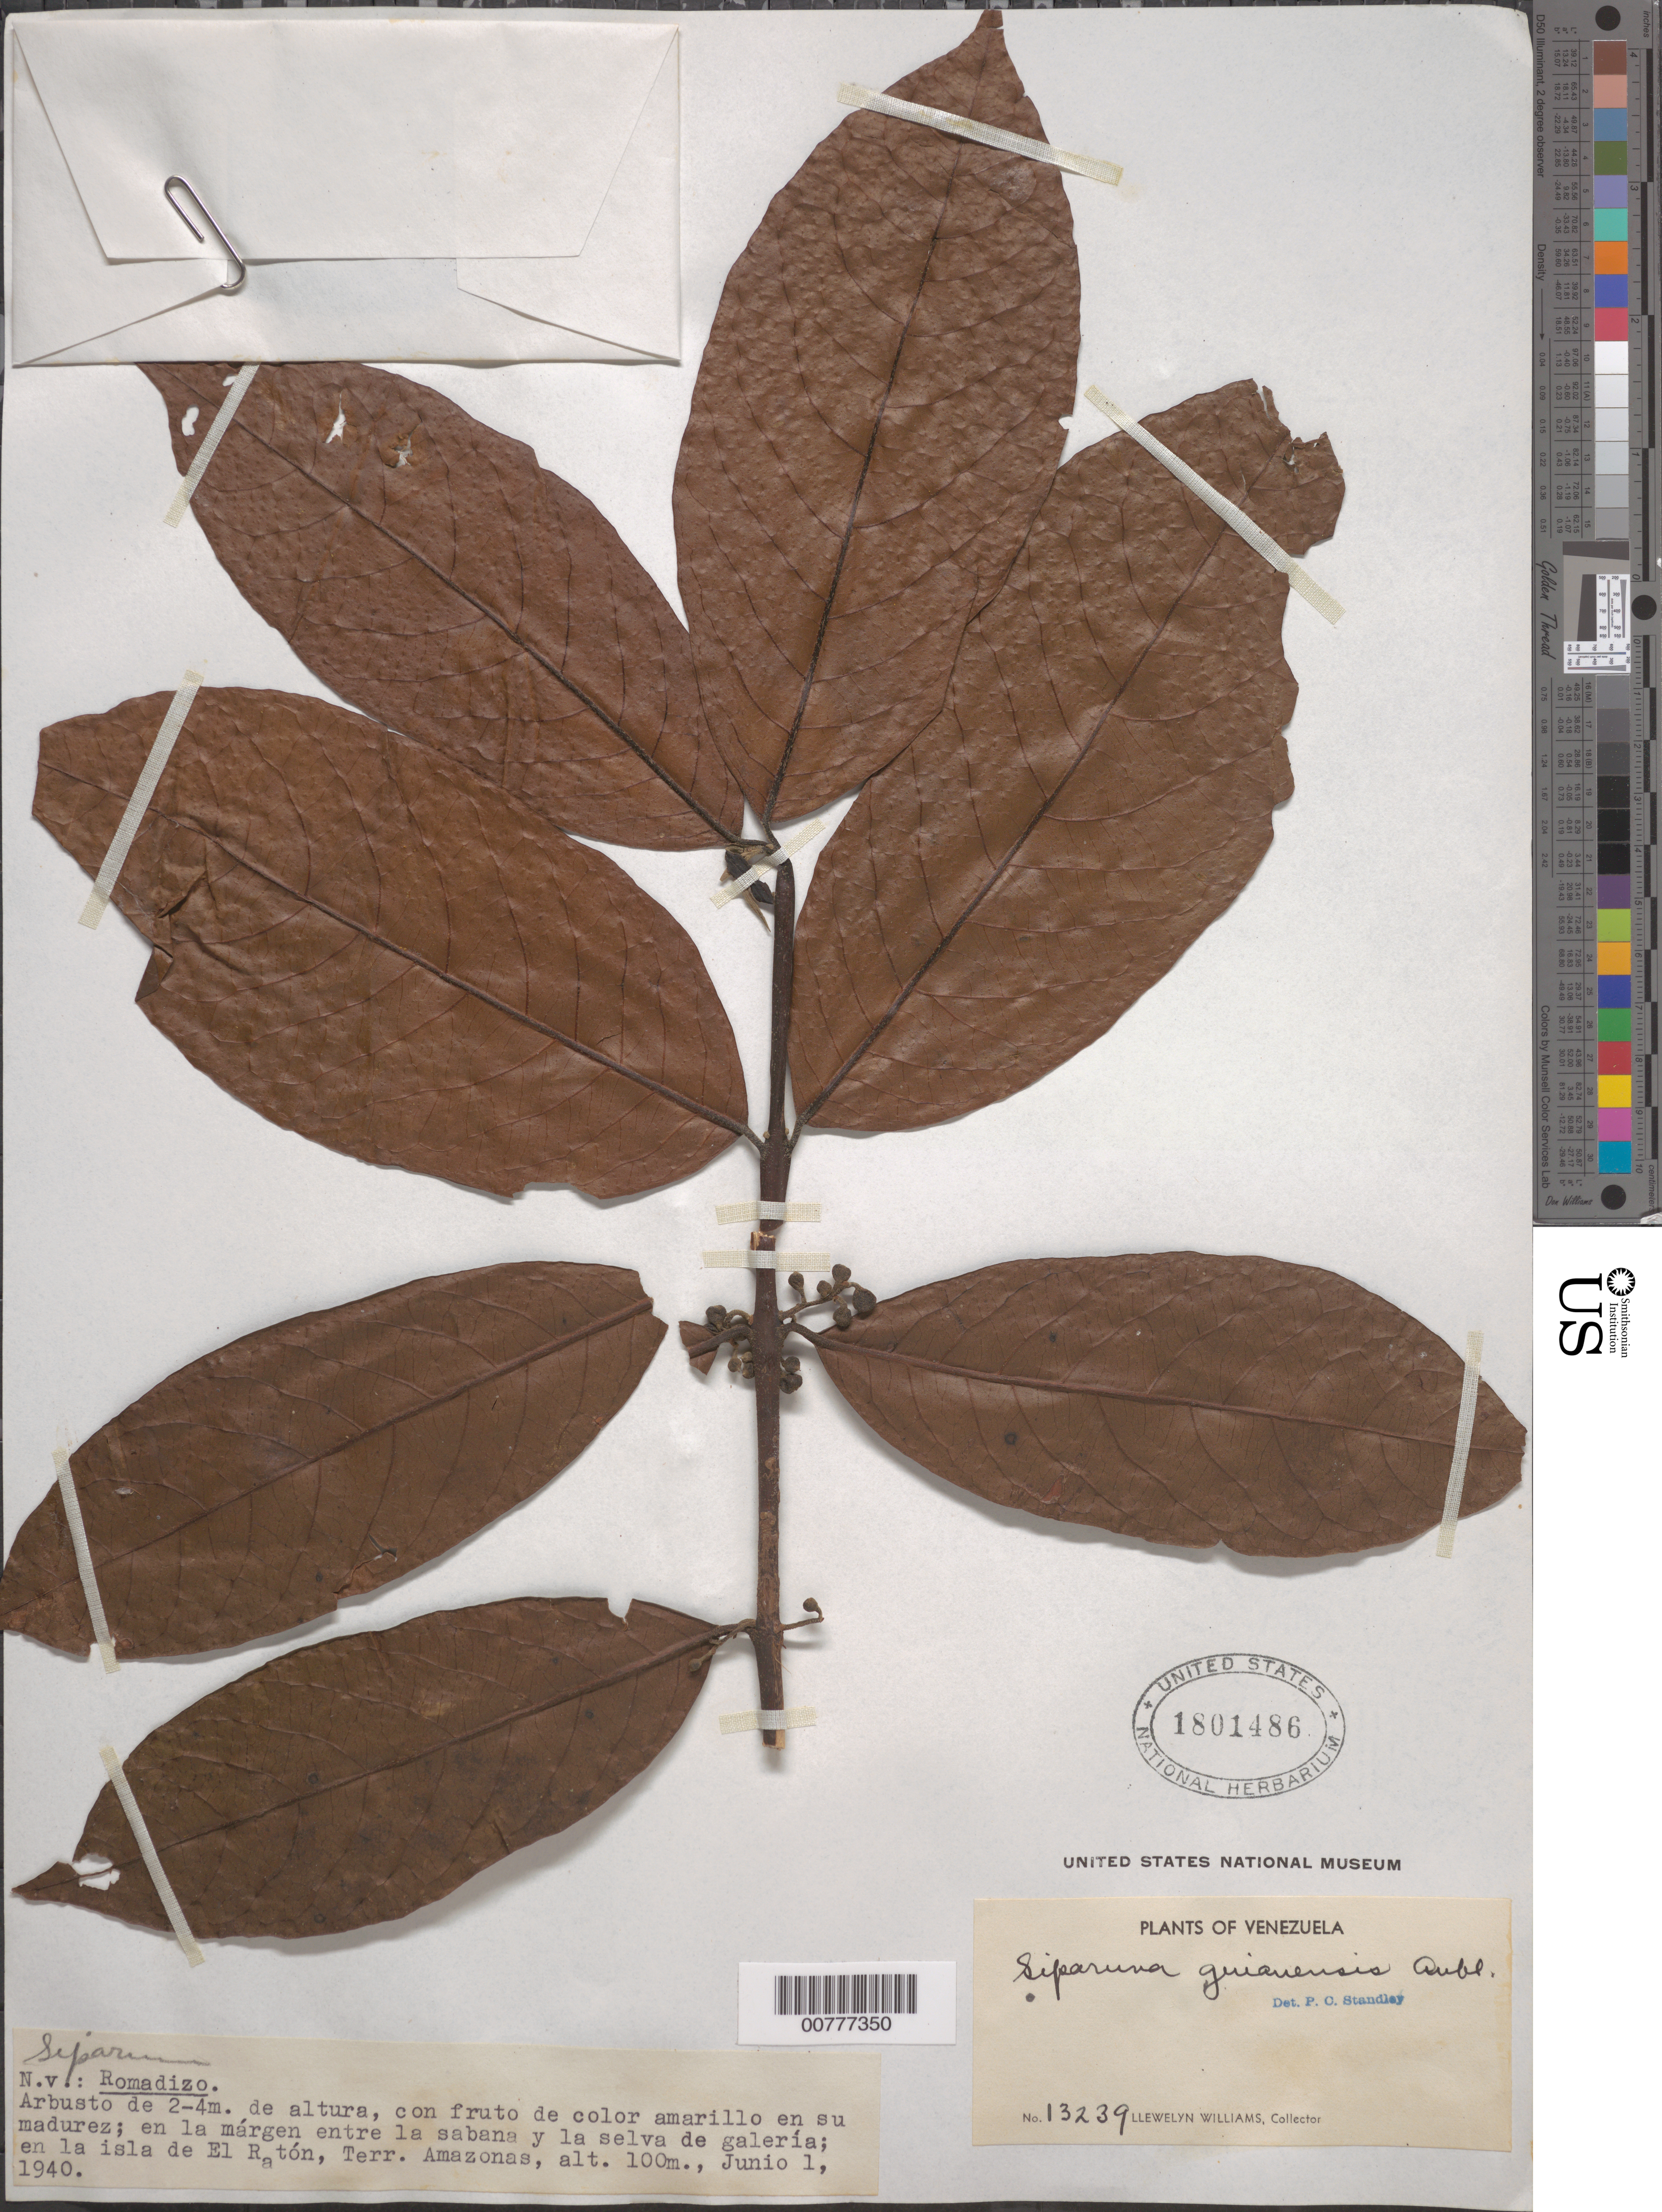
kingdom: Plantae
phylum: Tracheophyta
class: Magnoliopsida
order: Laurales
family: Siparunaceae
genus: Siparuna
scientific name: Siparuna guianensis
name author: Aubl.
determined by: Standley, Paul C.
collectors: Ll. Williams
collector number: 13239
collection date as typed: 1-Jun-40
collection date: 1940-06-01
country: Venezuela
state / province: Amazonas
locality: Isla de El Ratón, Alto Orinoco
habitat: Isla; en la márgen de la selva de galeria y sabana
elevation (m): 100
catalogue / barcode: US 1801486